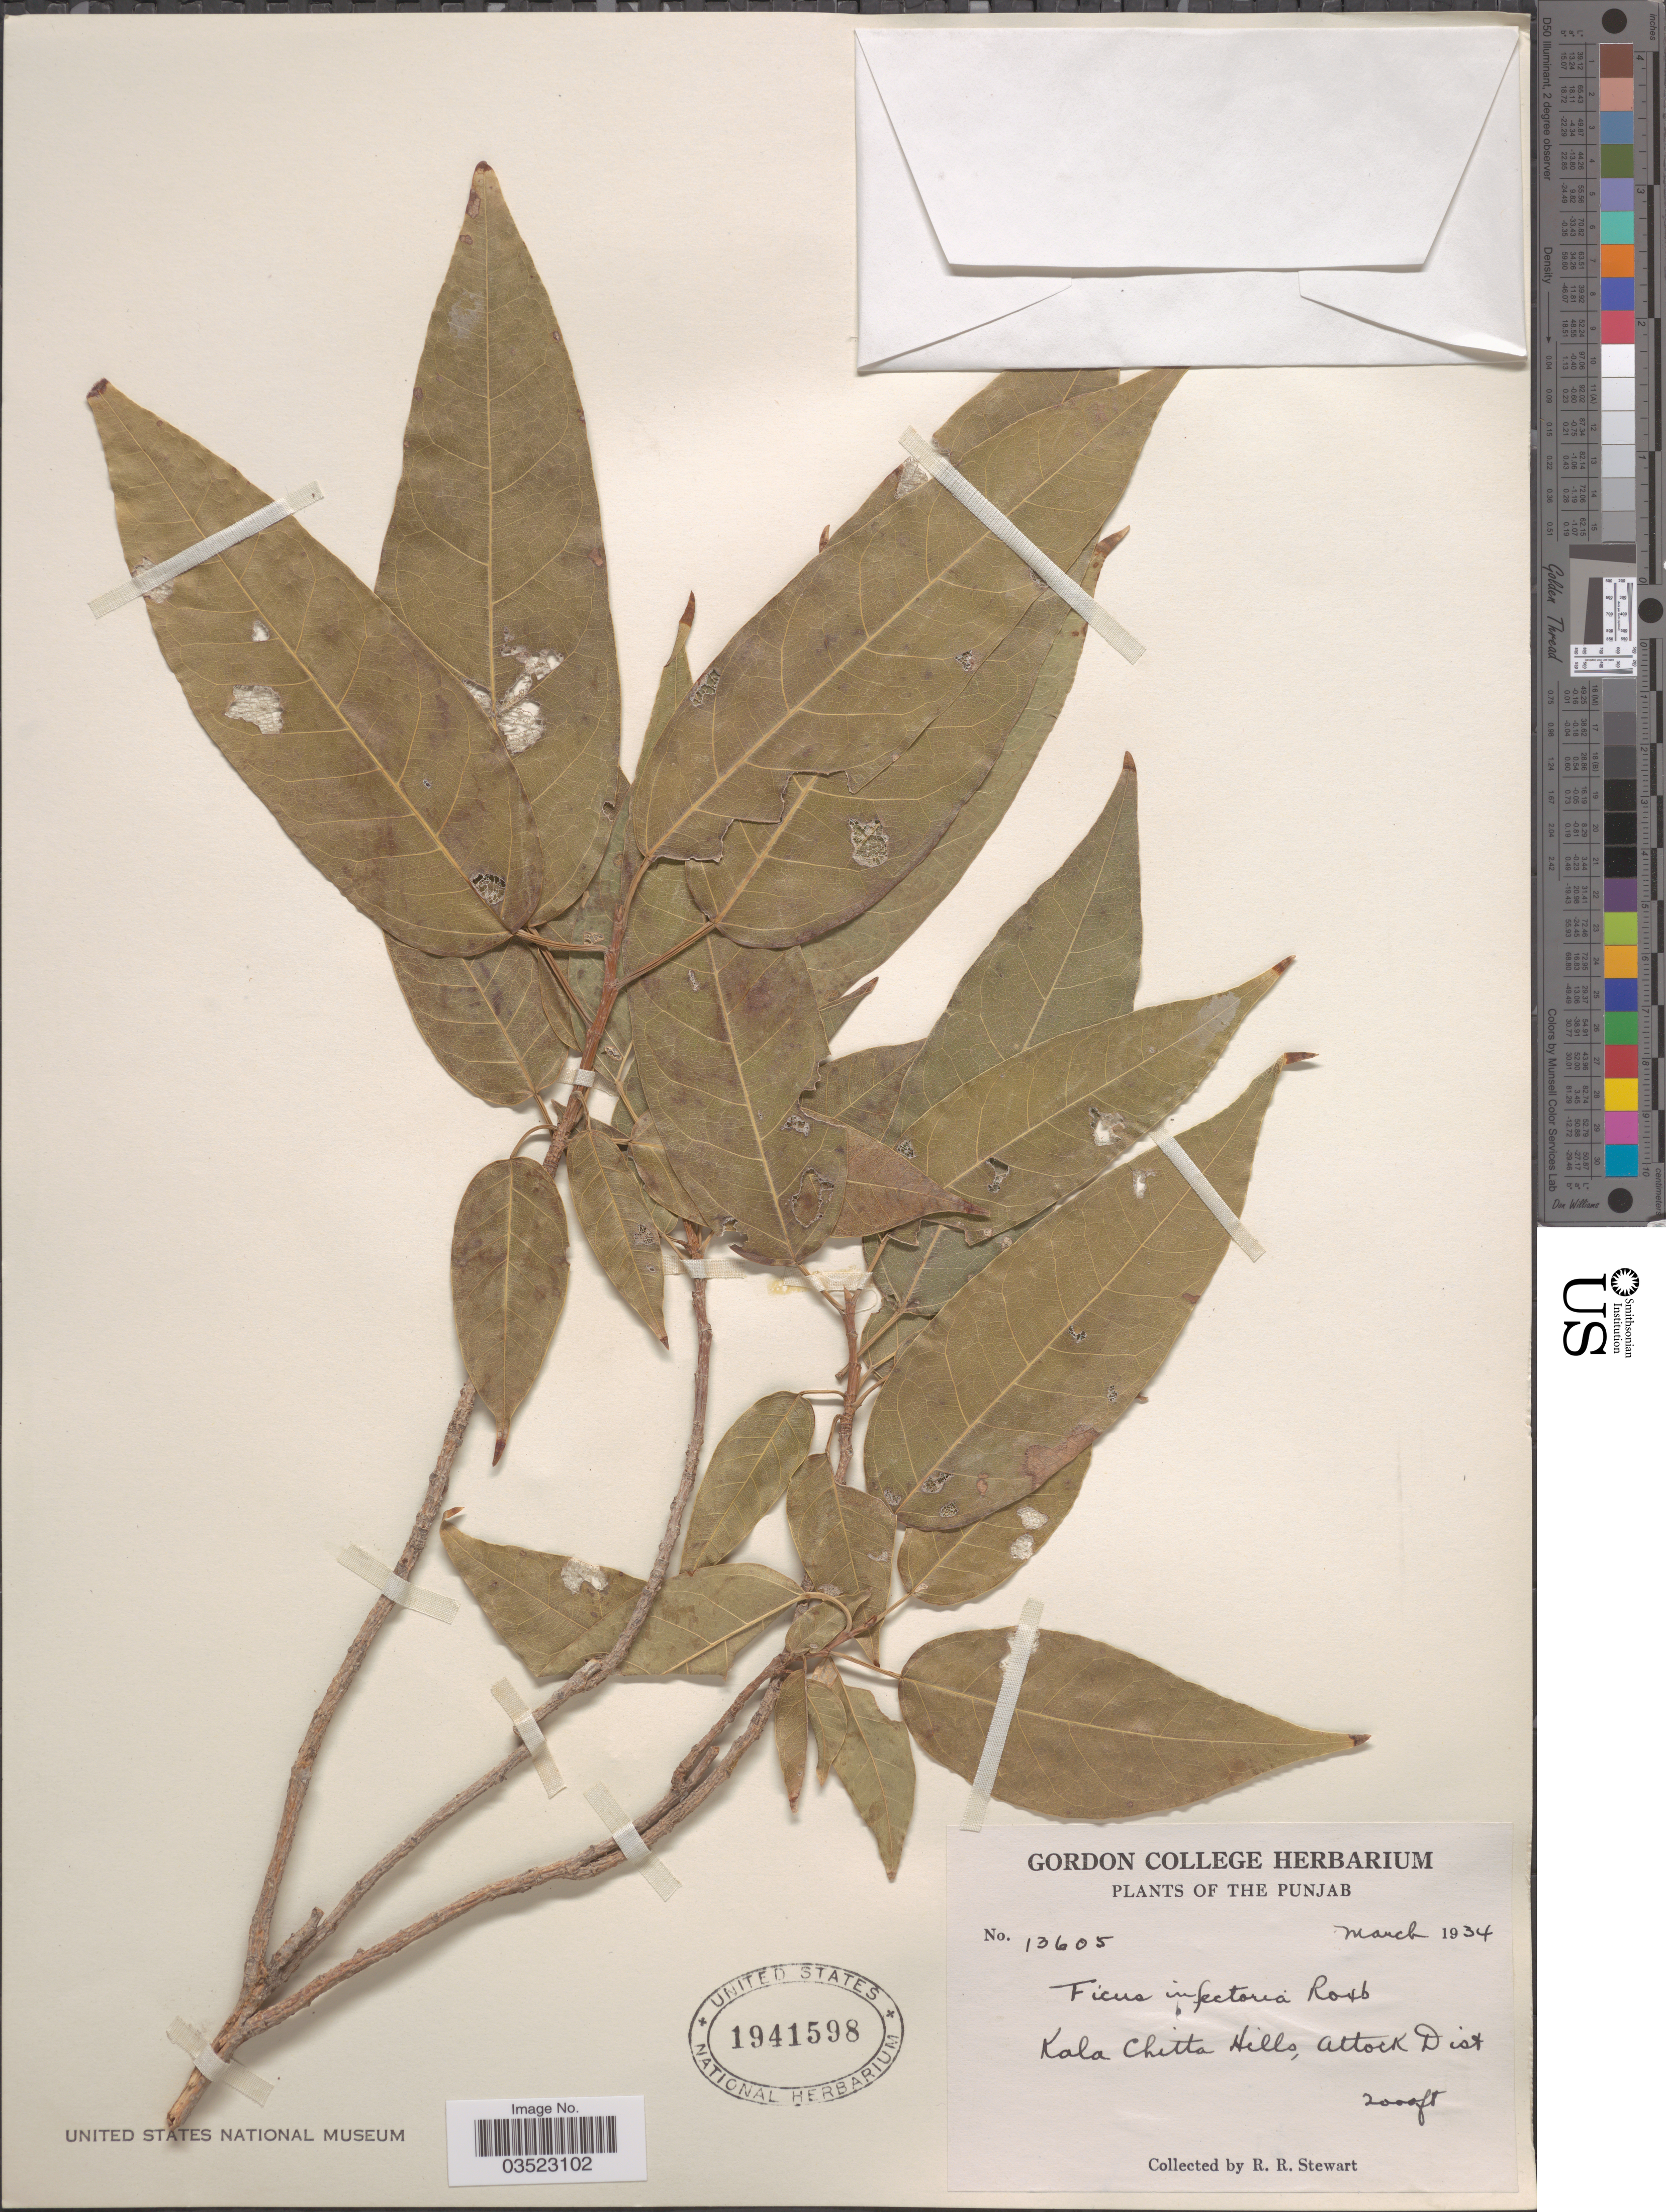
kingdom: Plantae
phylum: Tracheophyta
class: Magnoliopsida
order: Rosales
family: Moraceae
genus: Ficus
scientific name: Ficus virens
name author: Aiton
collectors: R. Stewart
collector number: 13605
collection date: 1934-03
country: Pakistan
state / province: Punjab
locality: Punjab. Kala Chitta Hills, Attock Dist.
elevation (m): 610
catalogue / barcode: US 1941598